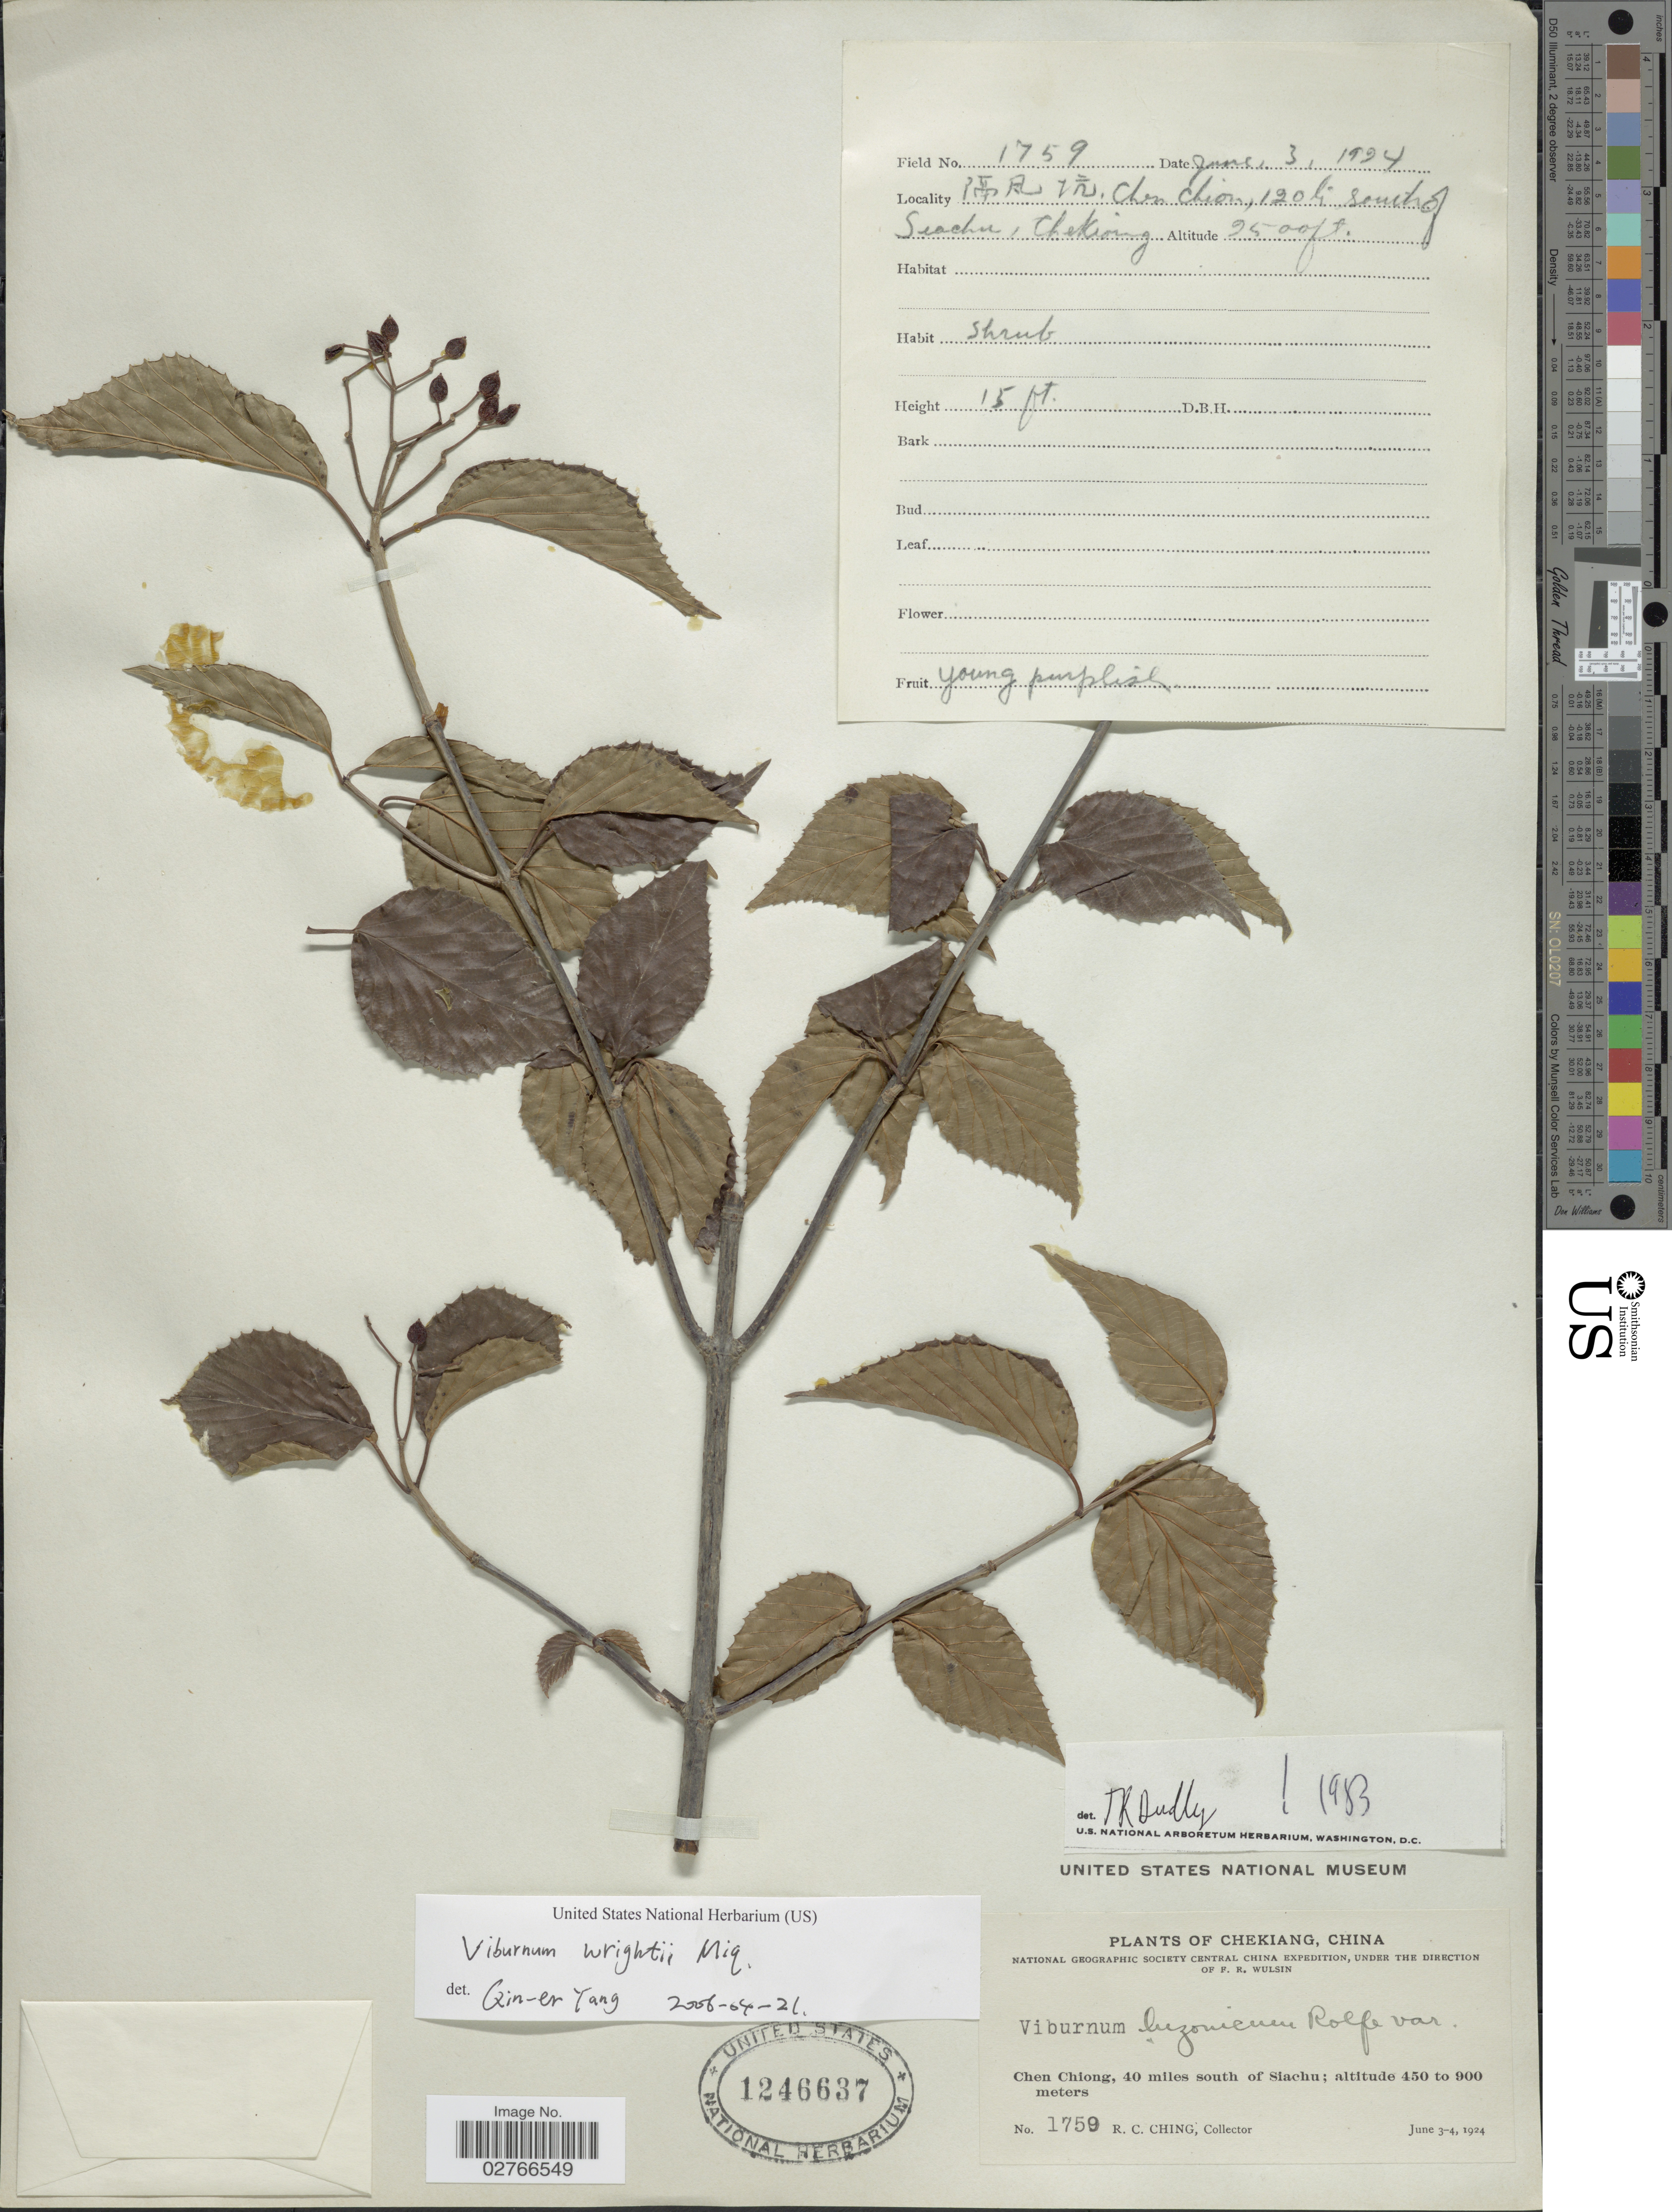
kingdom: Plantae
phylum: Tracheophyta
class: Magnoliopsida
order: Dipsacales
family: Viburnaceae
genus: Viburnum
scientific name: Viburnum wrightii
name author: Miq.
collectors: R. C. Ching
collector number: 1759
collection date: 1924-06-03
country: China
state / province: Zhejiang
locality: Chekiang, Chen Chiong, 40 miles south of Siachu.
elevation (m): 762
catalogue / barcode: US 1246637